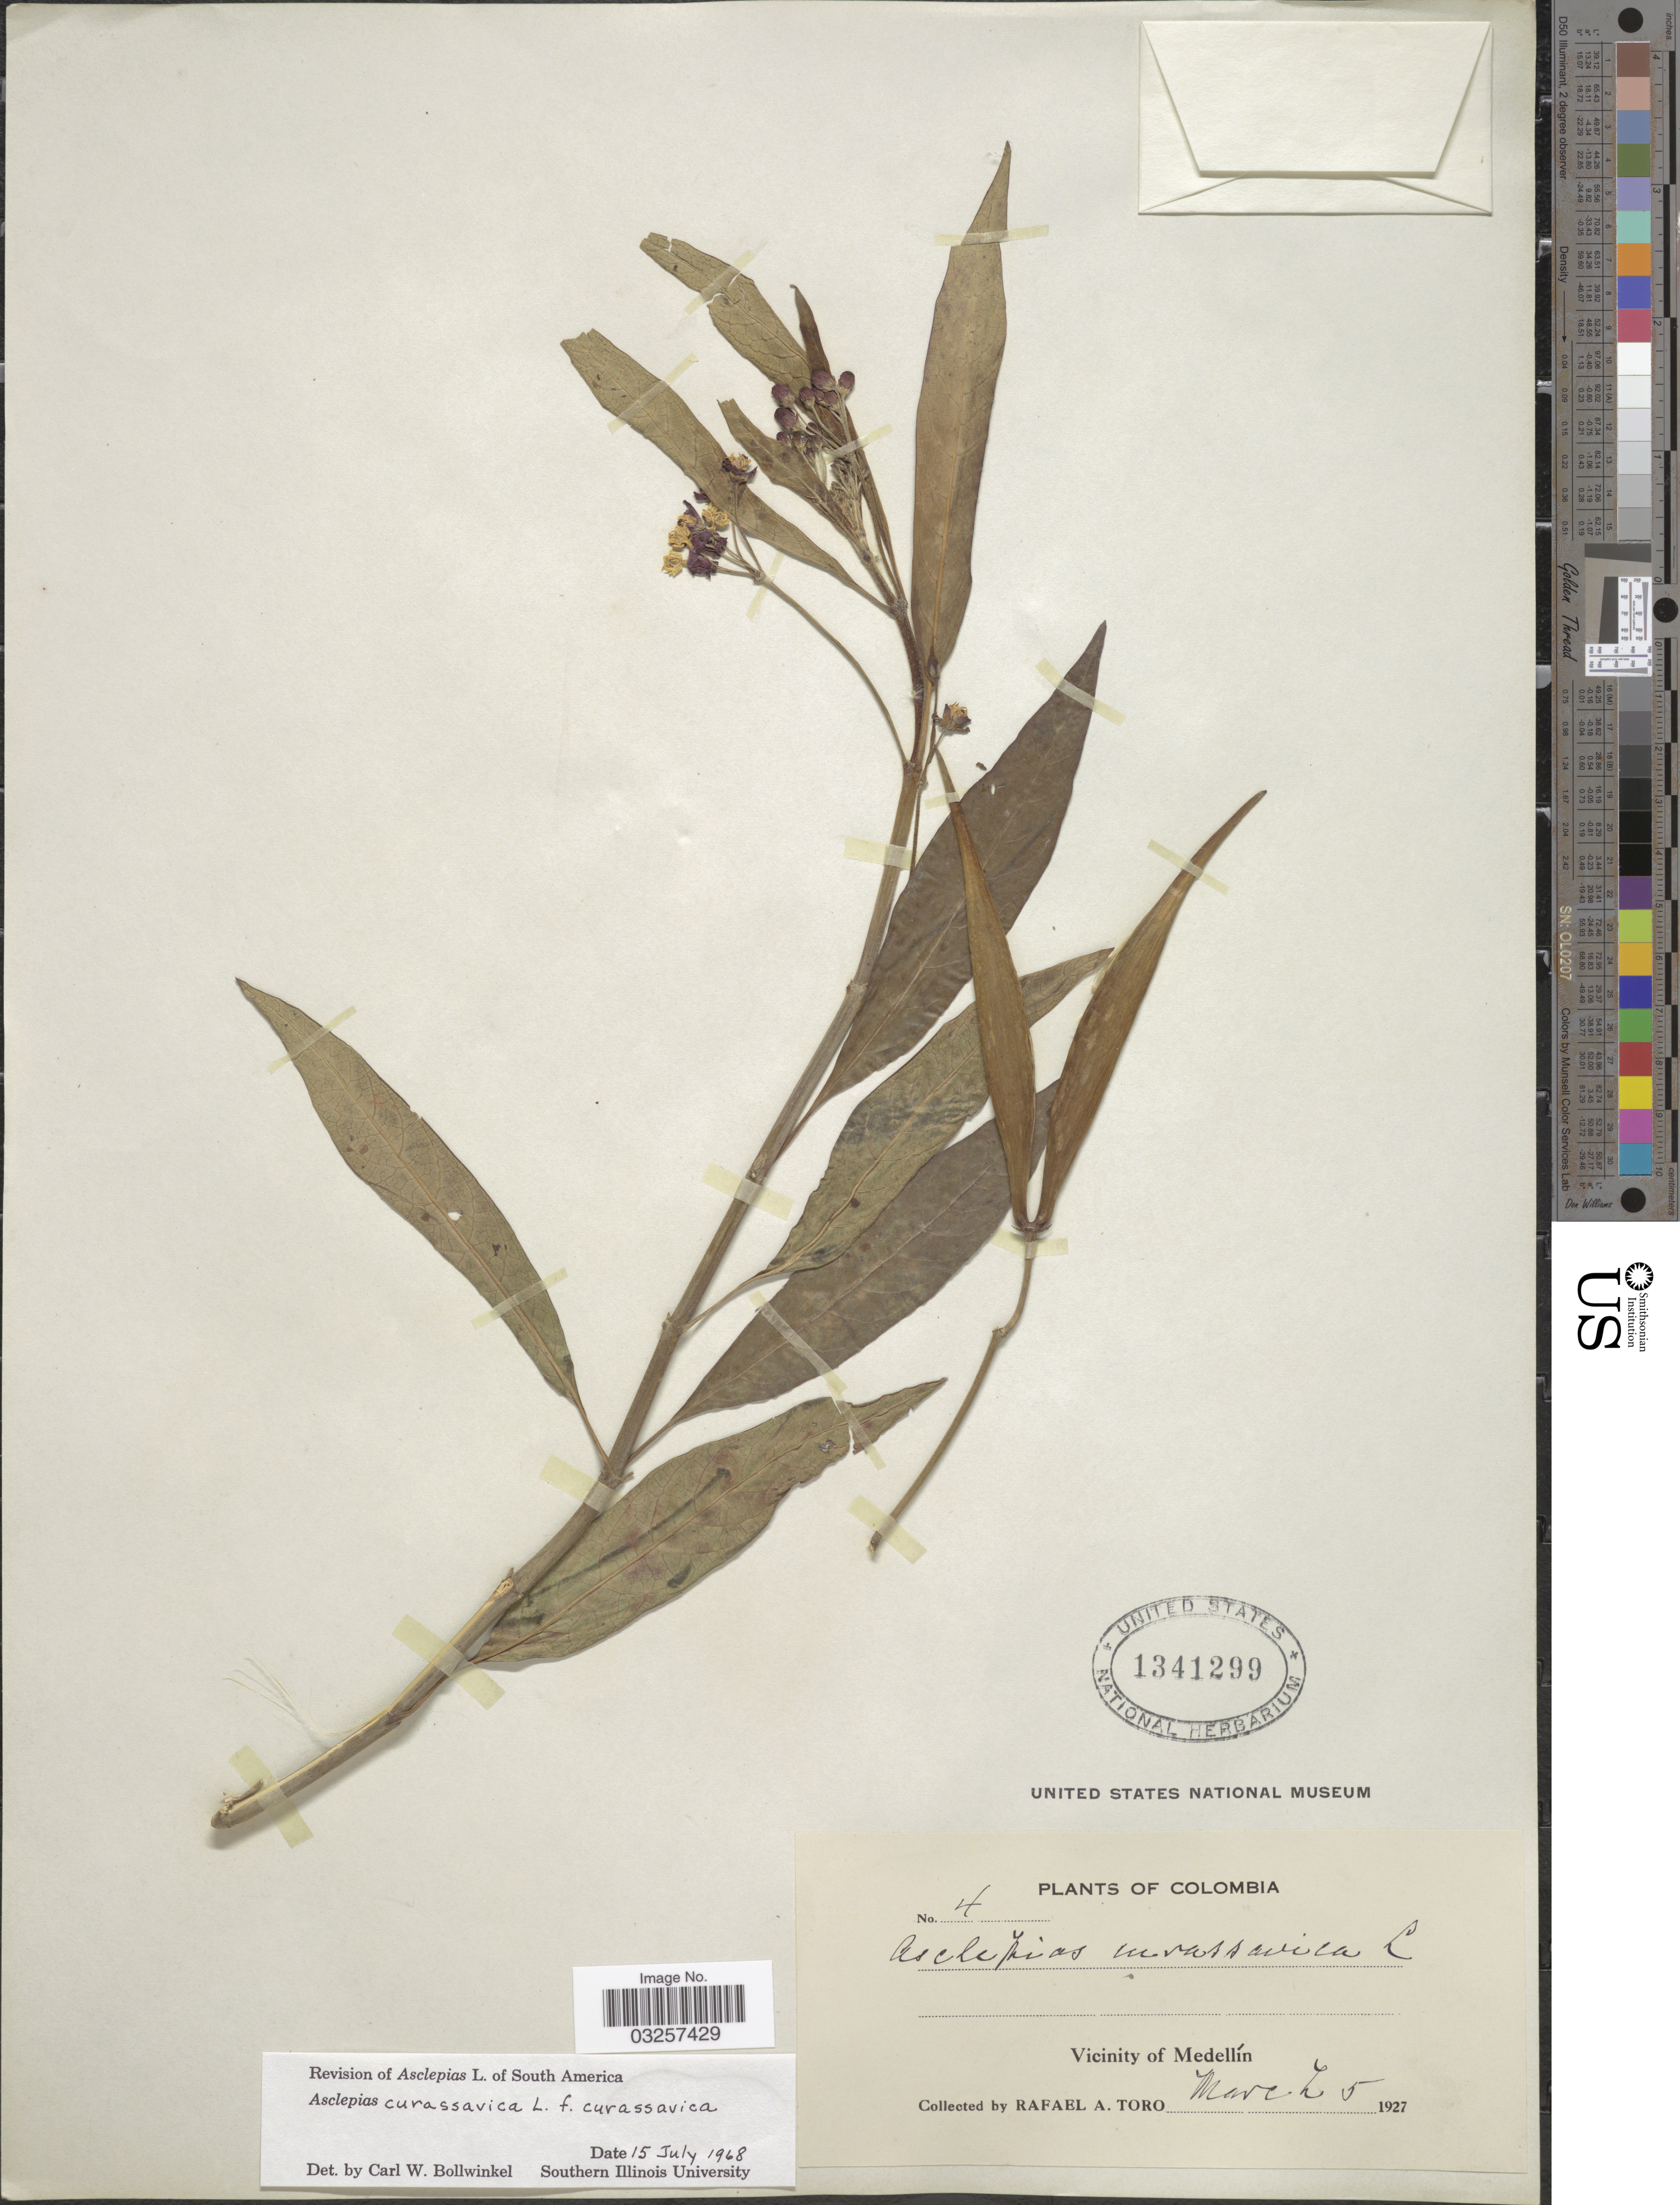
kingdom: Plantae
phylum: Tracheophyta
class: Magnoliopsida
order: Gentianales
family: Apocynaceae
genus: Asclepias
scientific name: Asclepias curassavica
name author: L.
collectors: R. A. Toro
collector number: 4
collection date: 1927-03-05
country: Colombia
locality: Vicinity of Medellín.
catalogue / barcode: US 1341299